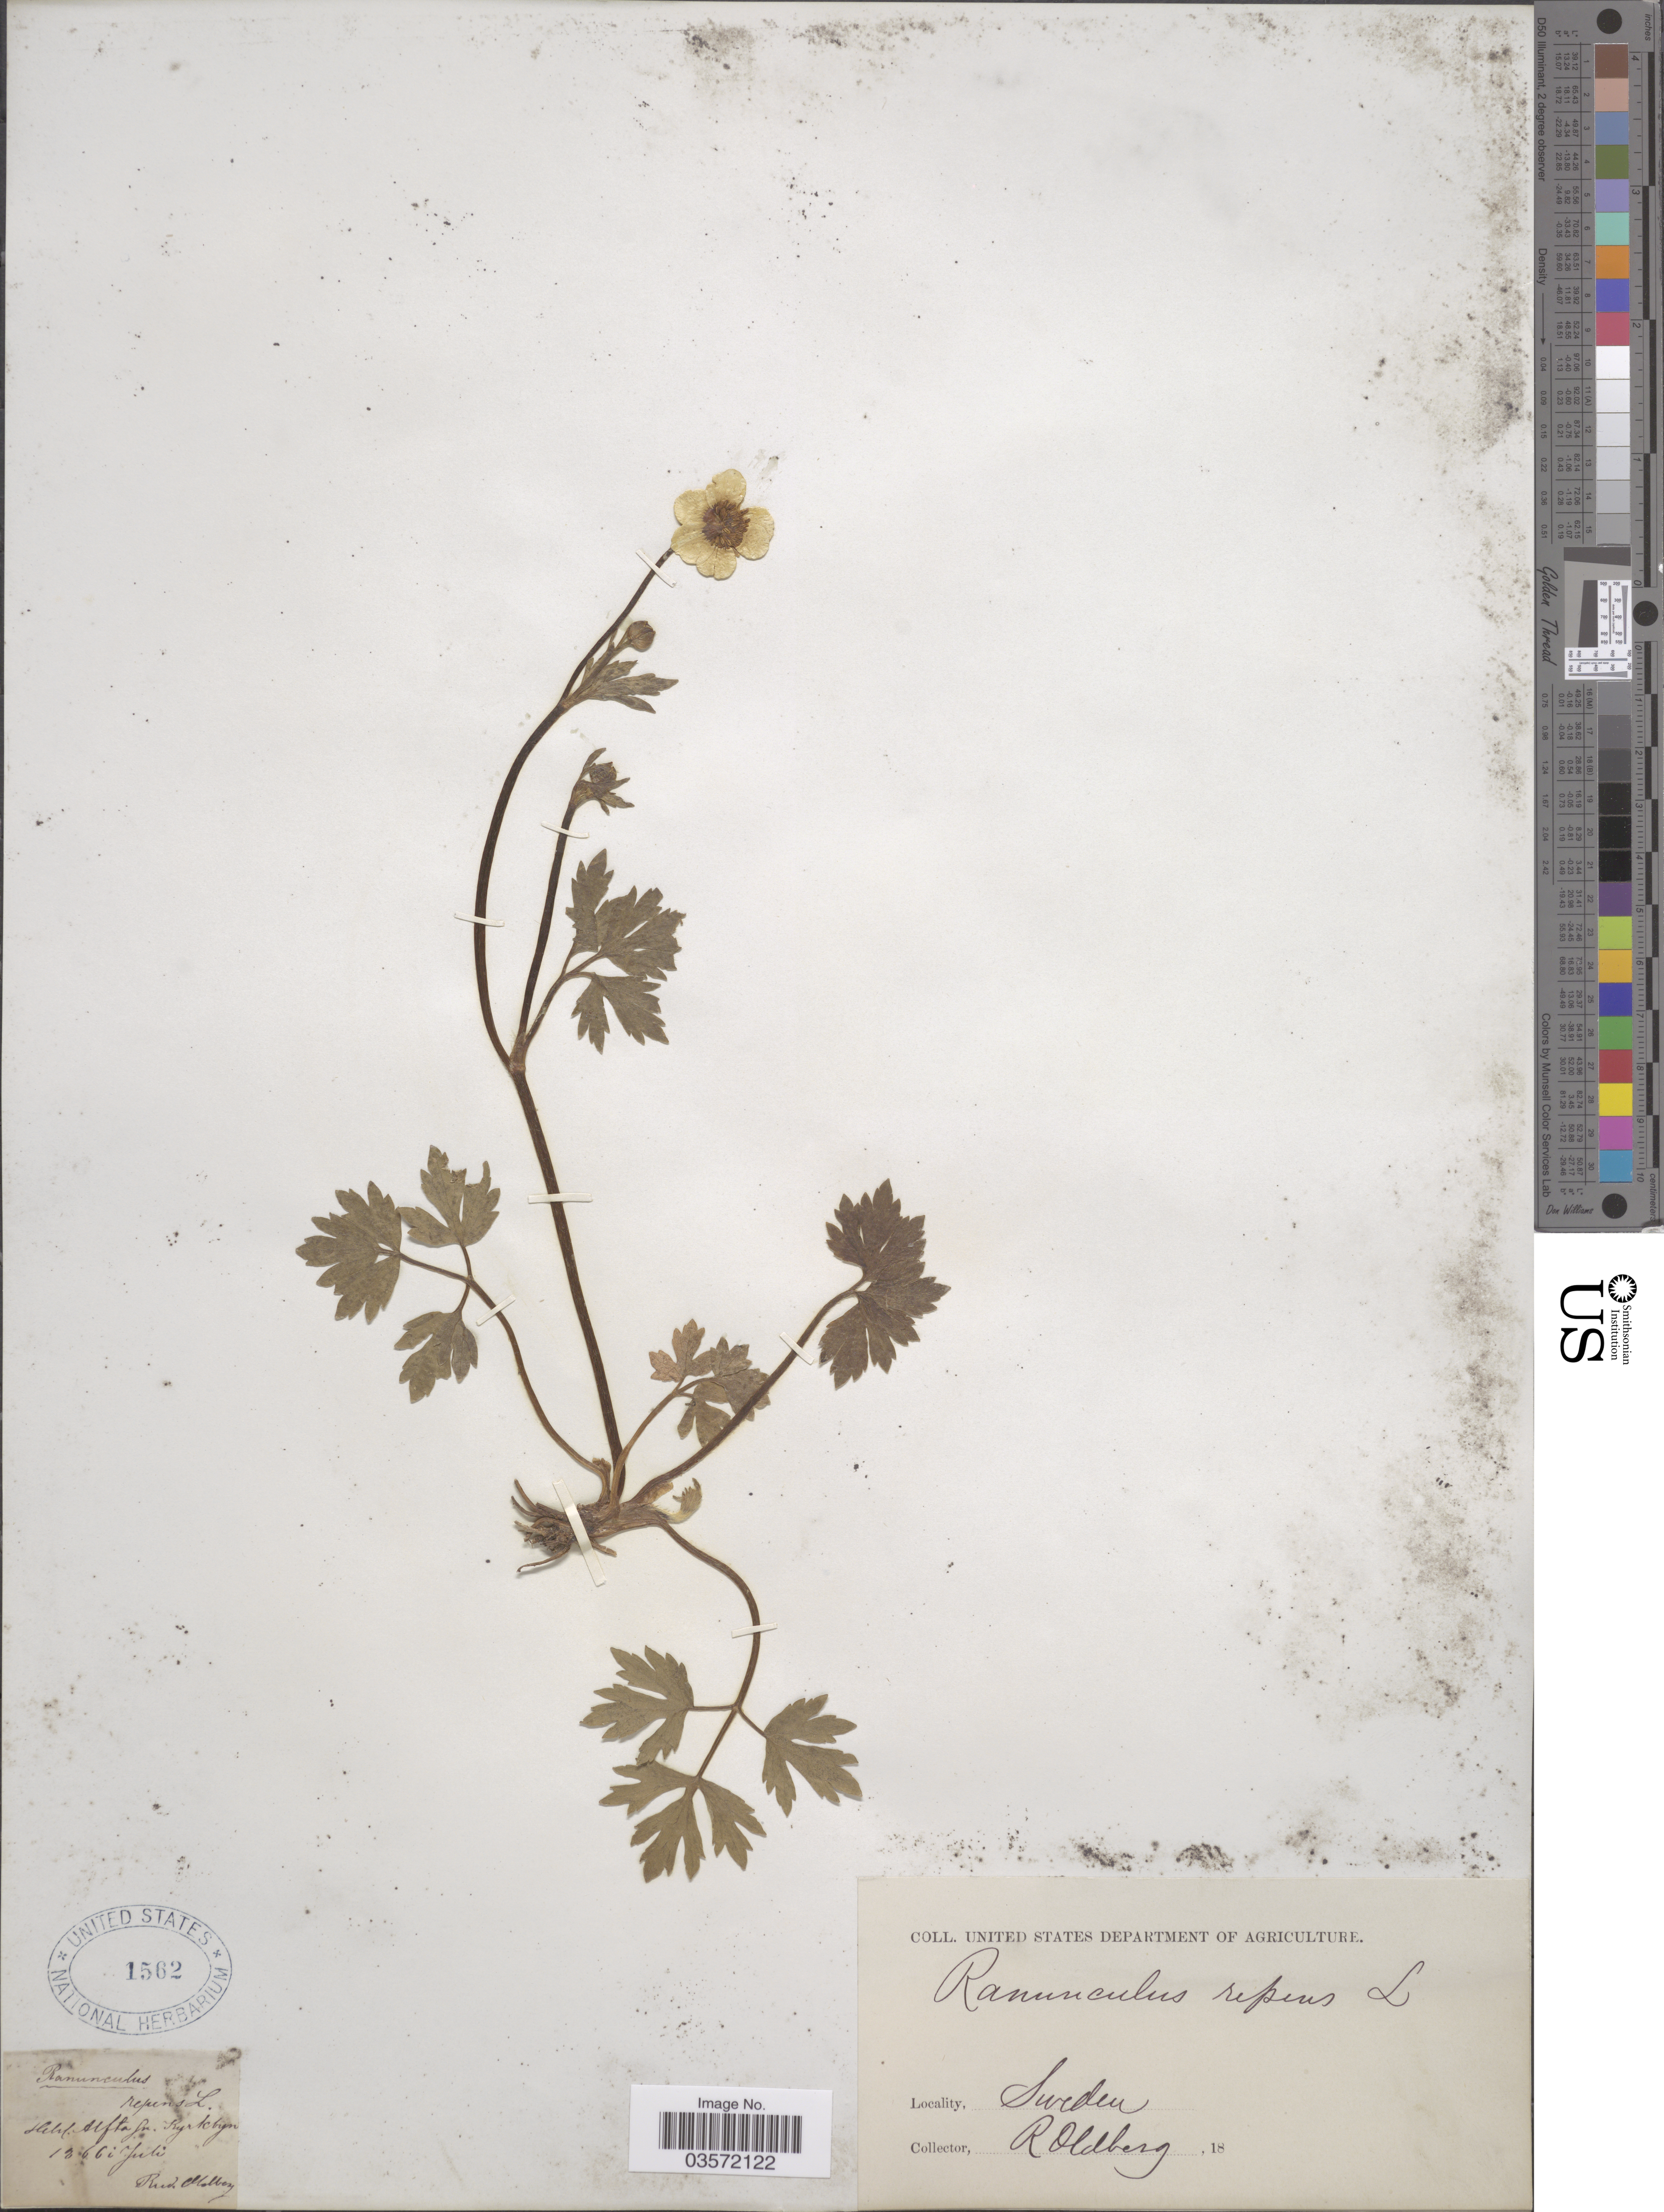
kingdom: Plantae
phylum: Tracheophyta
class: Magnoliopsida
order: Ranunculales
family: Ranunculaceae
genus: Ranunculus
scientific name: Ranunculus repens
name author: L.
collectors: R. Oldberg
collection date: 1866-07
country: Sweden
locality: Helsl. Alfta Sn. Kyrkbyn.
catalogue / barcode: US 1562